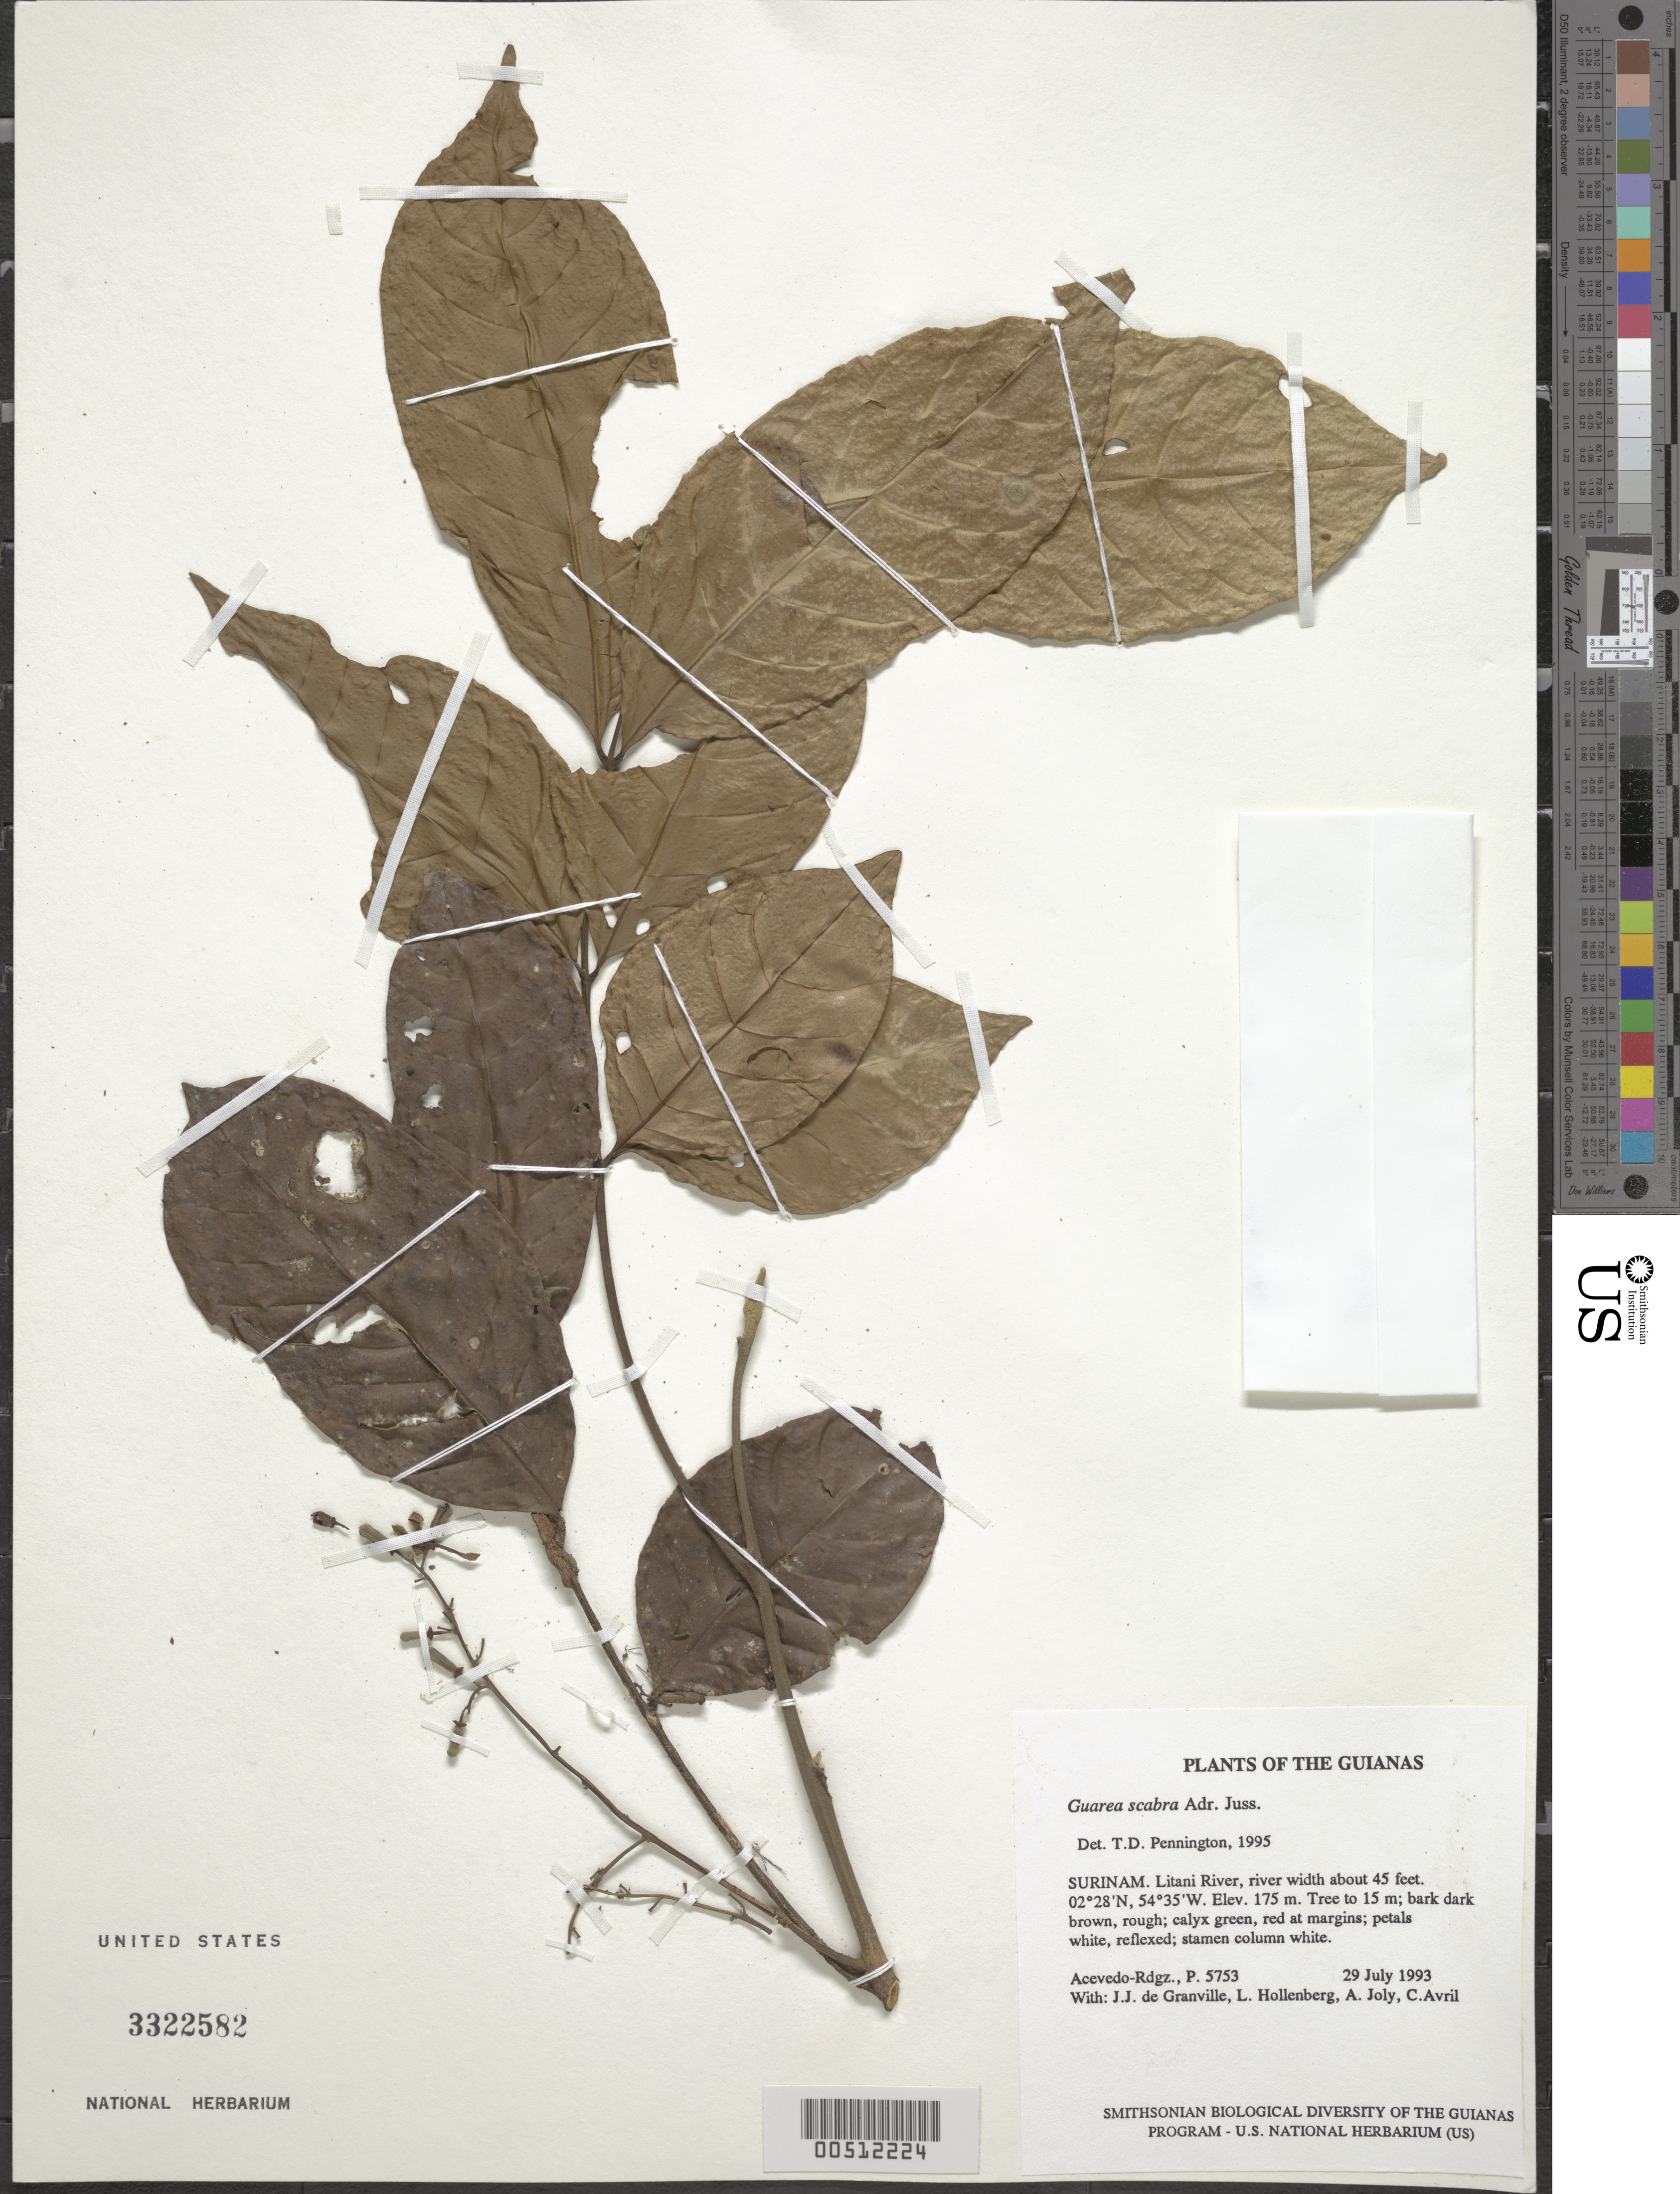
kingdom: Plantae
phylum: Tracheophyta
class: Magnoliopsida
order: Sapindales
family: Meliaceae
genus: Guarea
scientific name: Guarea scabra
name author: A. Juss.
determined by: Pennington, T. D., (K)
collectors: P. Acevedo-Rodr., J.-J. de Granville, L. Hollenberg, A. Joly & C. Avril de Maria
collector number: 5753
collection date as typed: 29 Jul 1993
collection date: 1993-07-29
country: Suriname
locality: Litani River, river width about 45 feet.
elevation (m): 175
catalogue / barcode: US 3322582